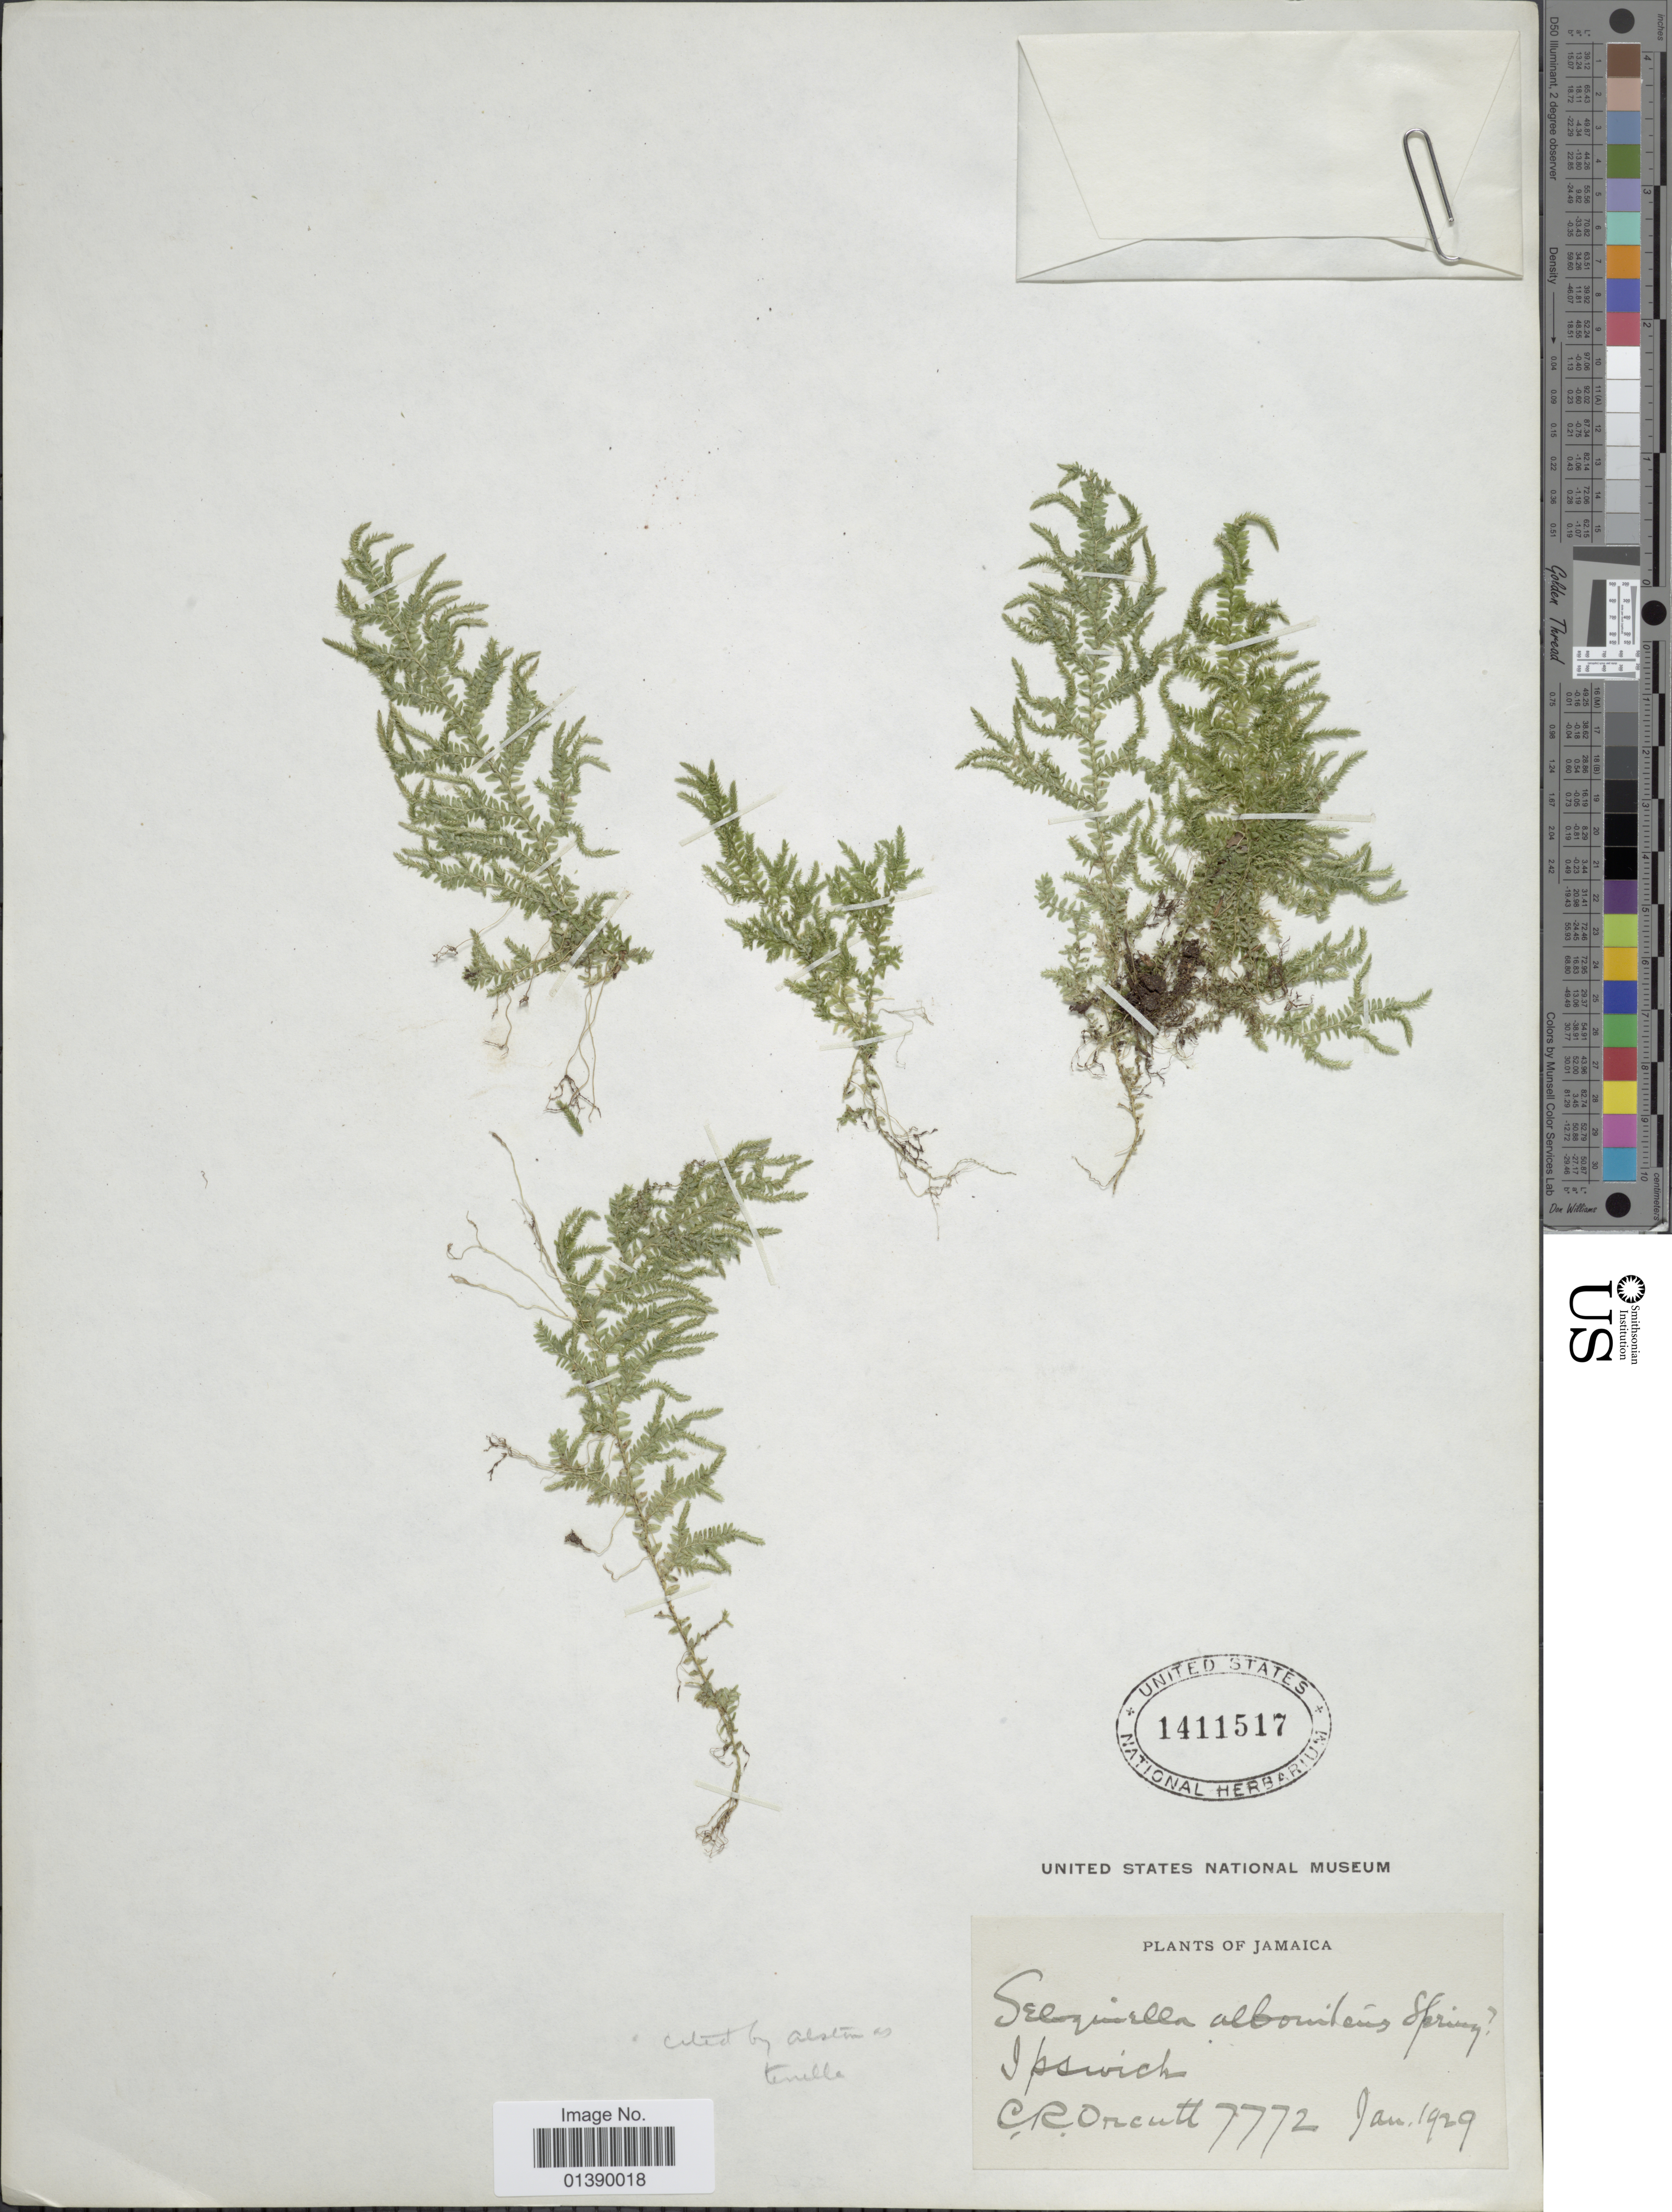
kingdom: Plantae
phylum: Tracheophyta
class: Lycopodiopsida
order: Selaginellales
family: Selaginellaceae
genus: Selaginella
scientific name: Selaginella tenella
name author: (P. Beauv.) Spring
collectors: C. R. Orcutt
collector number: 7772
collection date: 1929-01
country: Jamaica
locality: Ipswich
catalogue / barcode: US 1411517